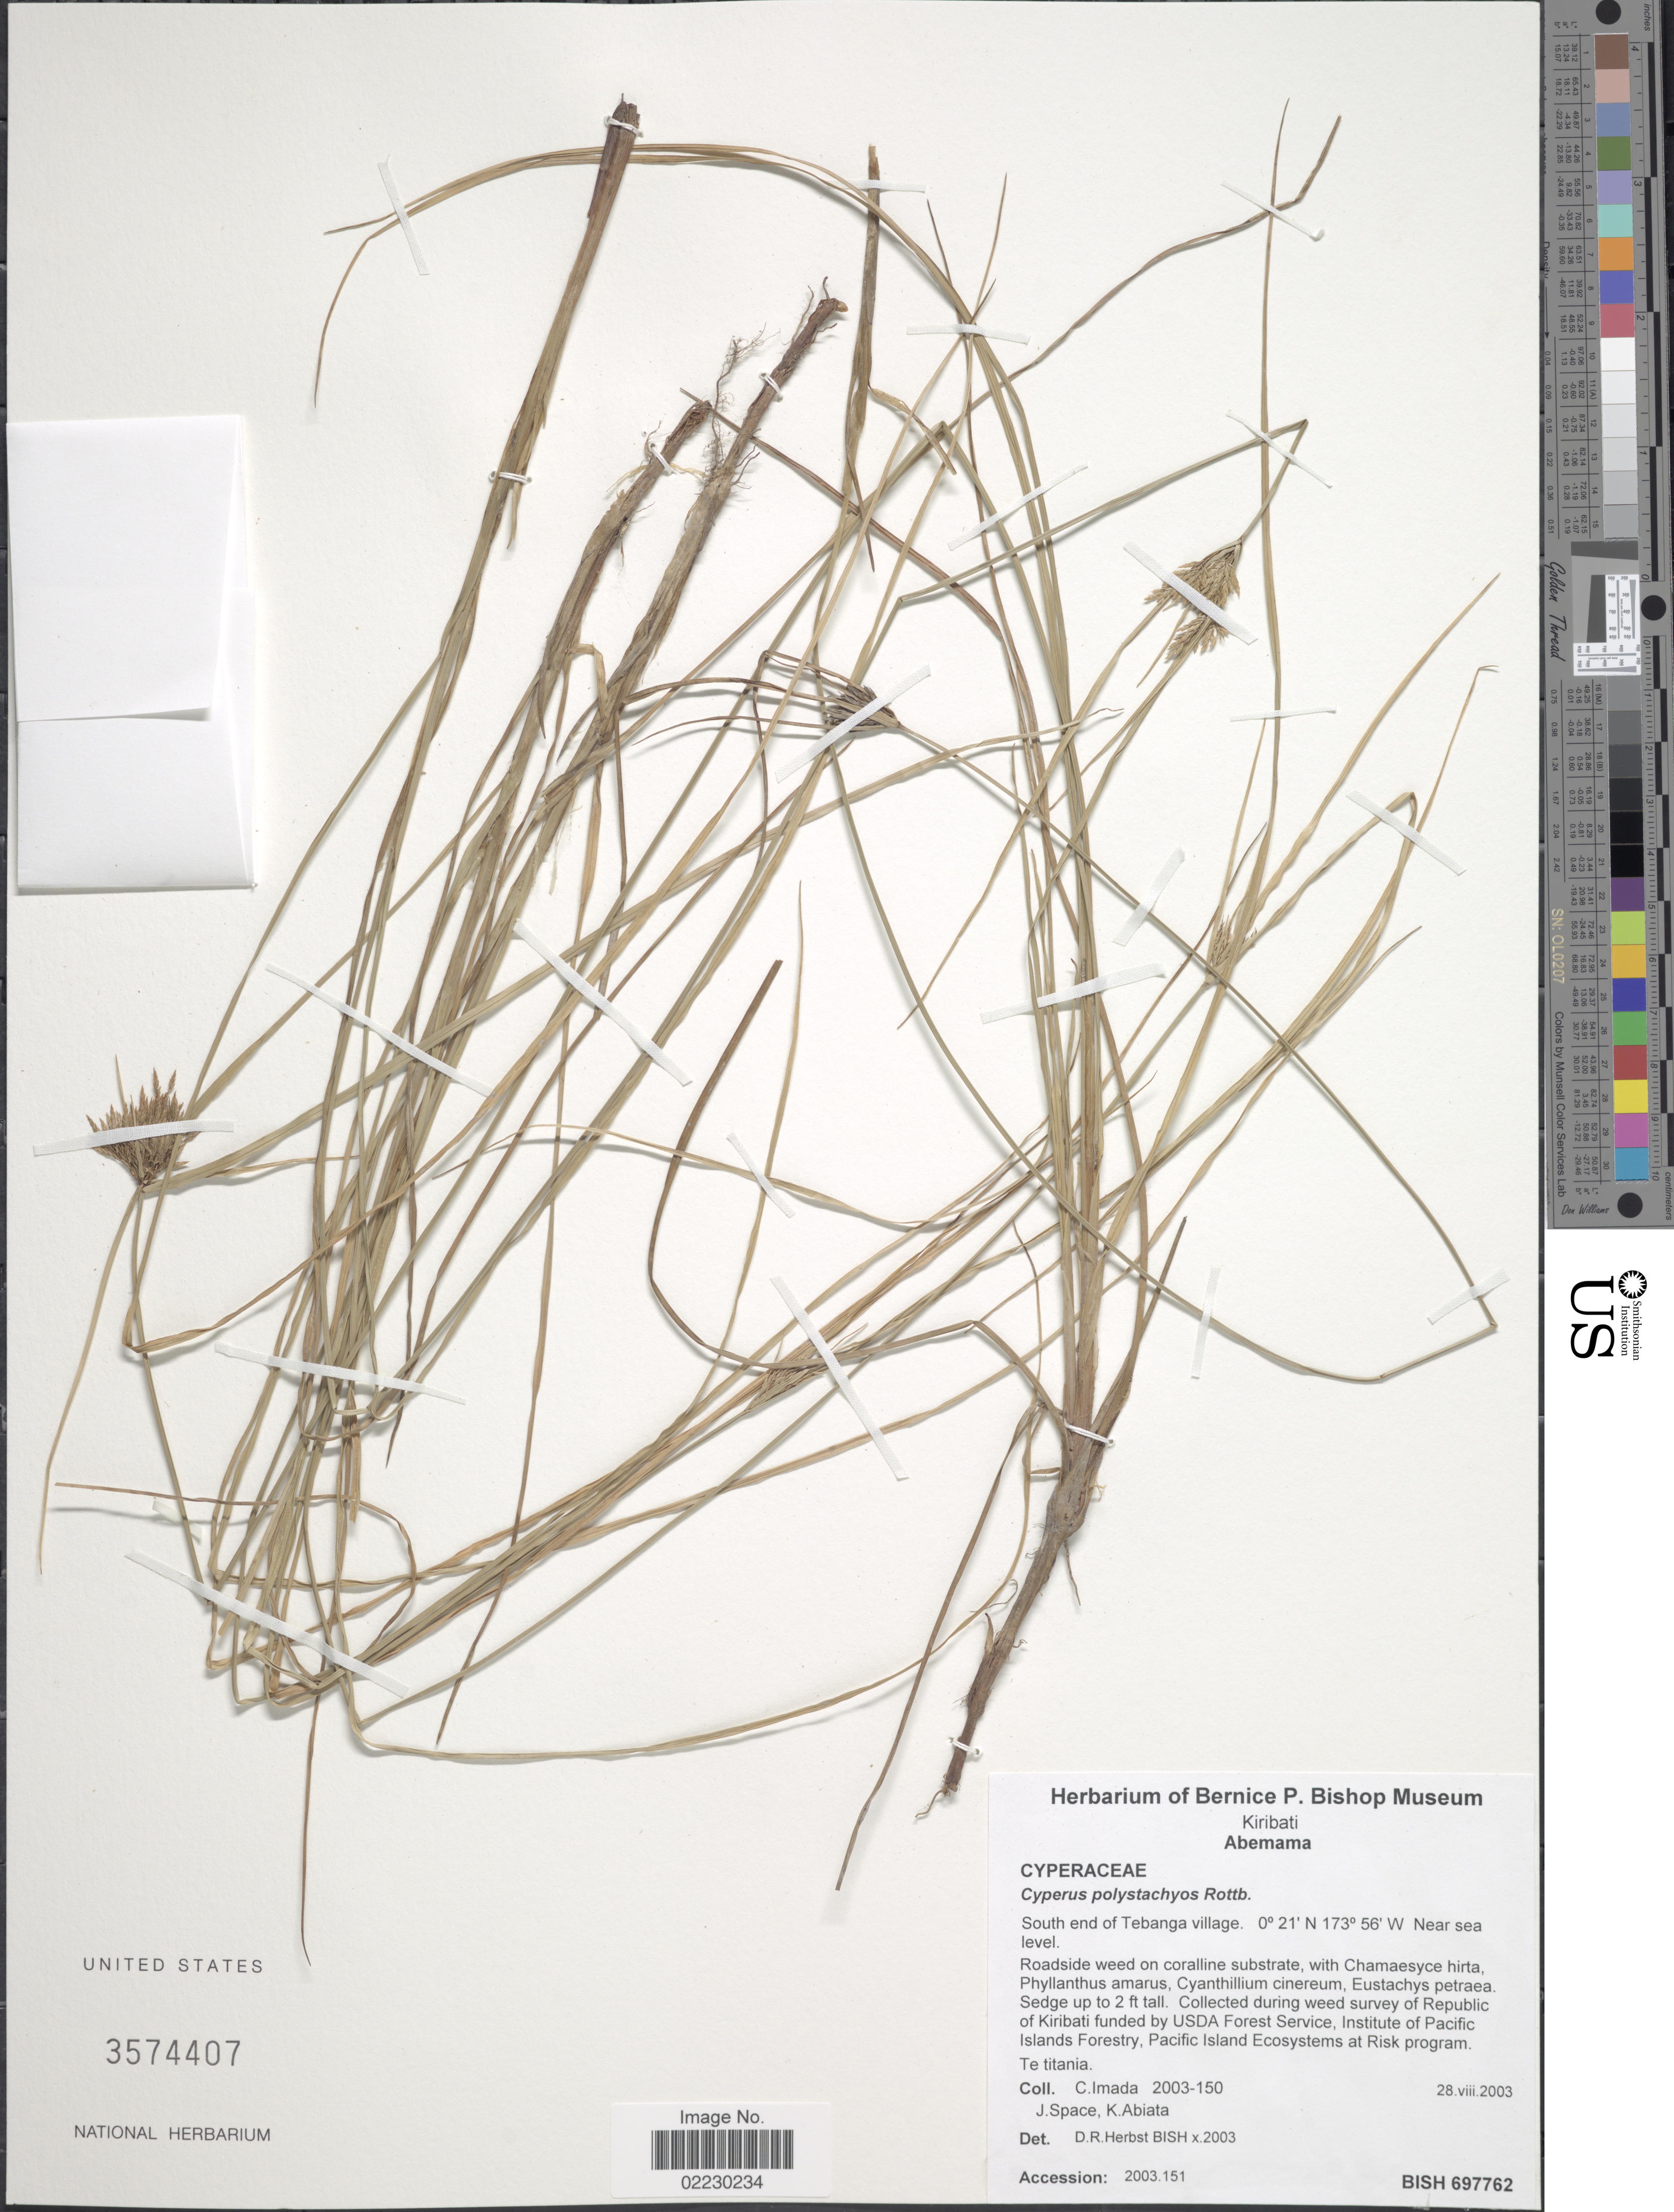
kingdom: Plantae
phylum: Tracheophyta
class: Liliopsida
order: Poales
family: Cyperaceae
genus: Cyperus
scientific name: Cyperus polystachyos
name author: Rottb.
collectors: C. Imada, J. Space & K. Abiata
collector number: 2003-150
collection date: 2003-08-28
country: Kiribati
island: Abemama Atoll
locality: Abemama, south end of Tebanga village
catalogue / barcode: US 3574407